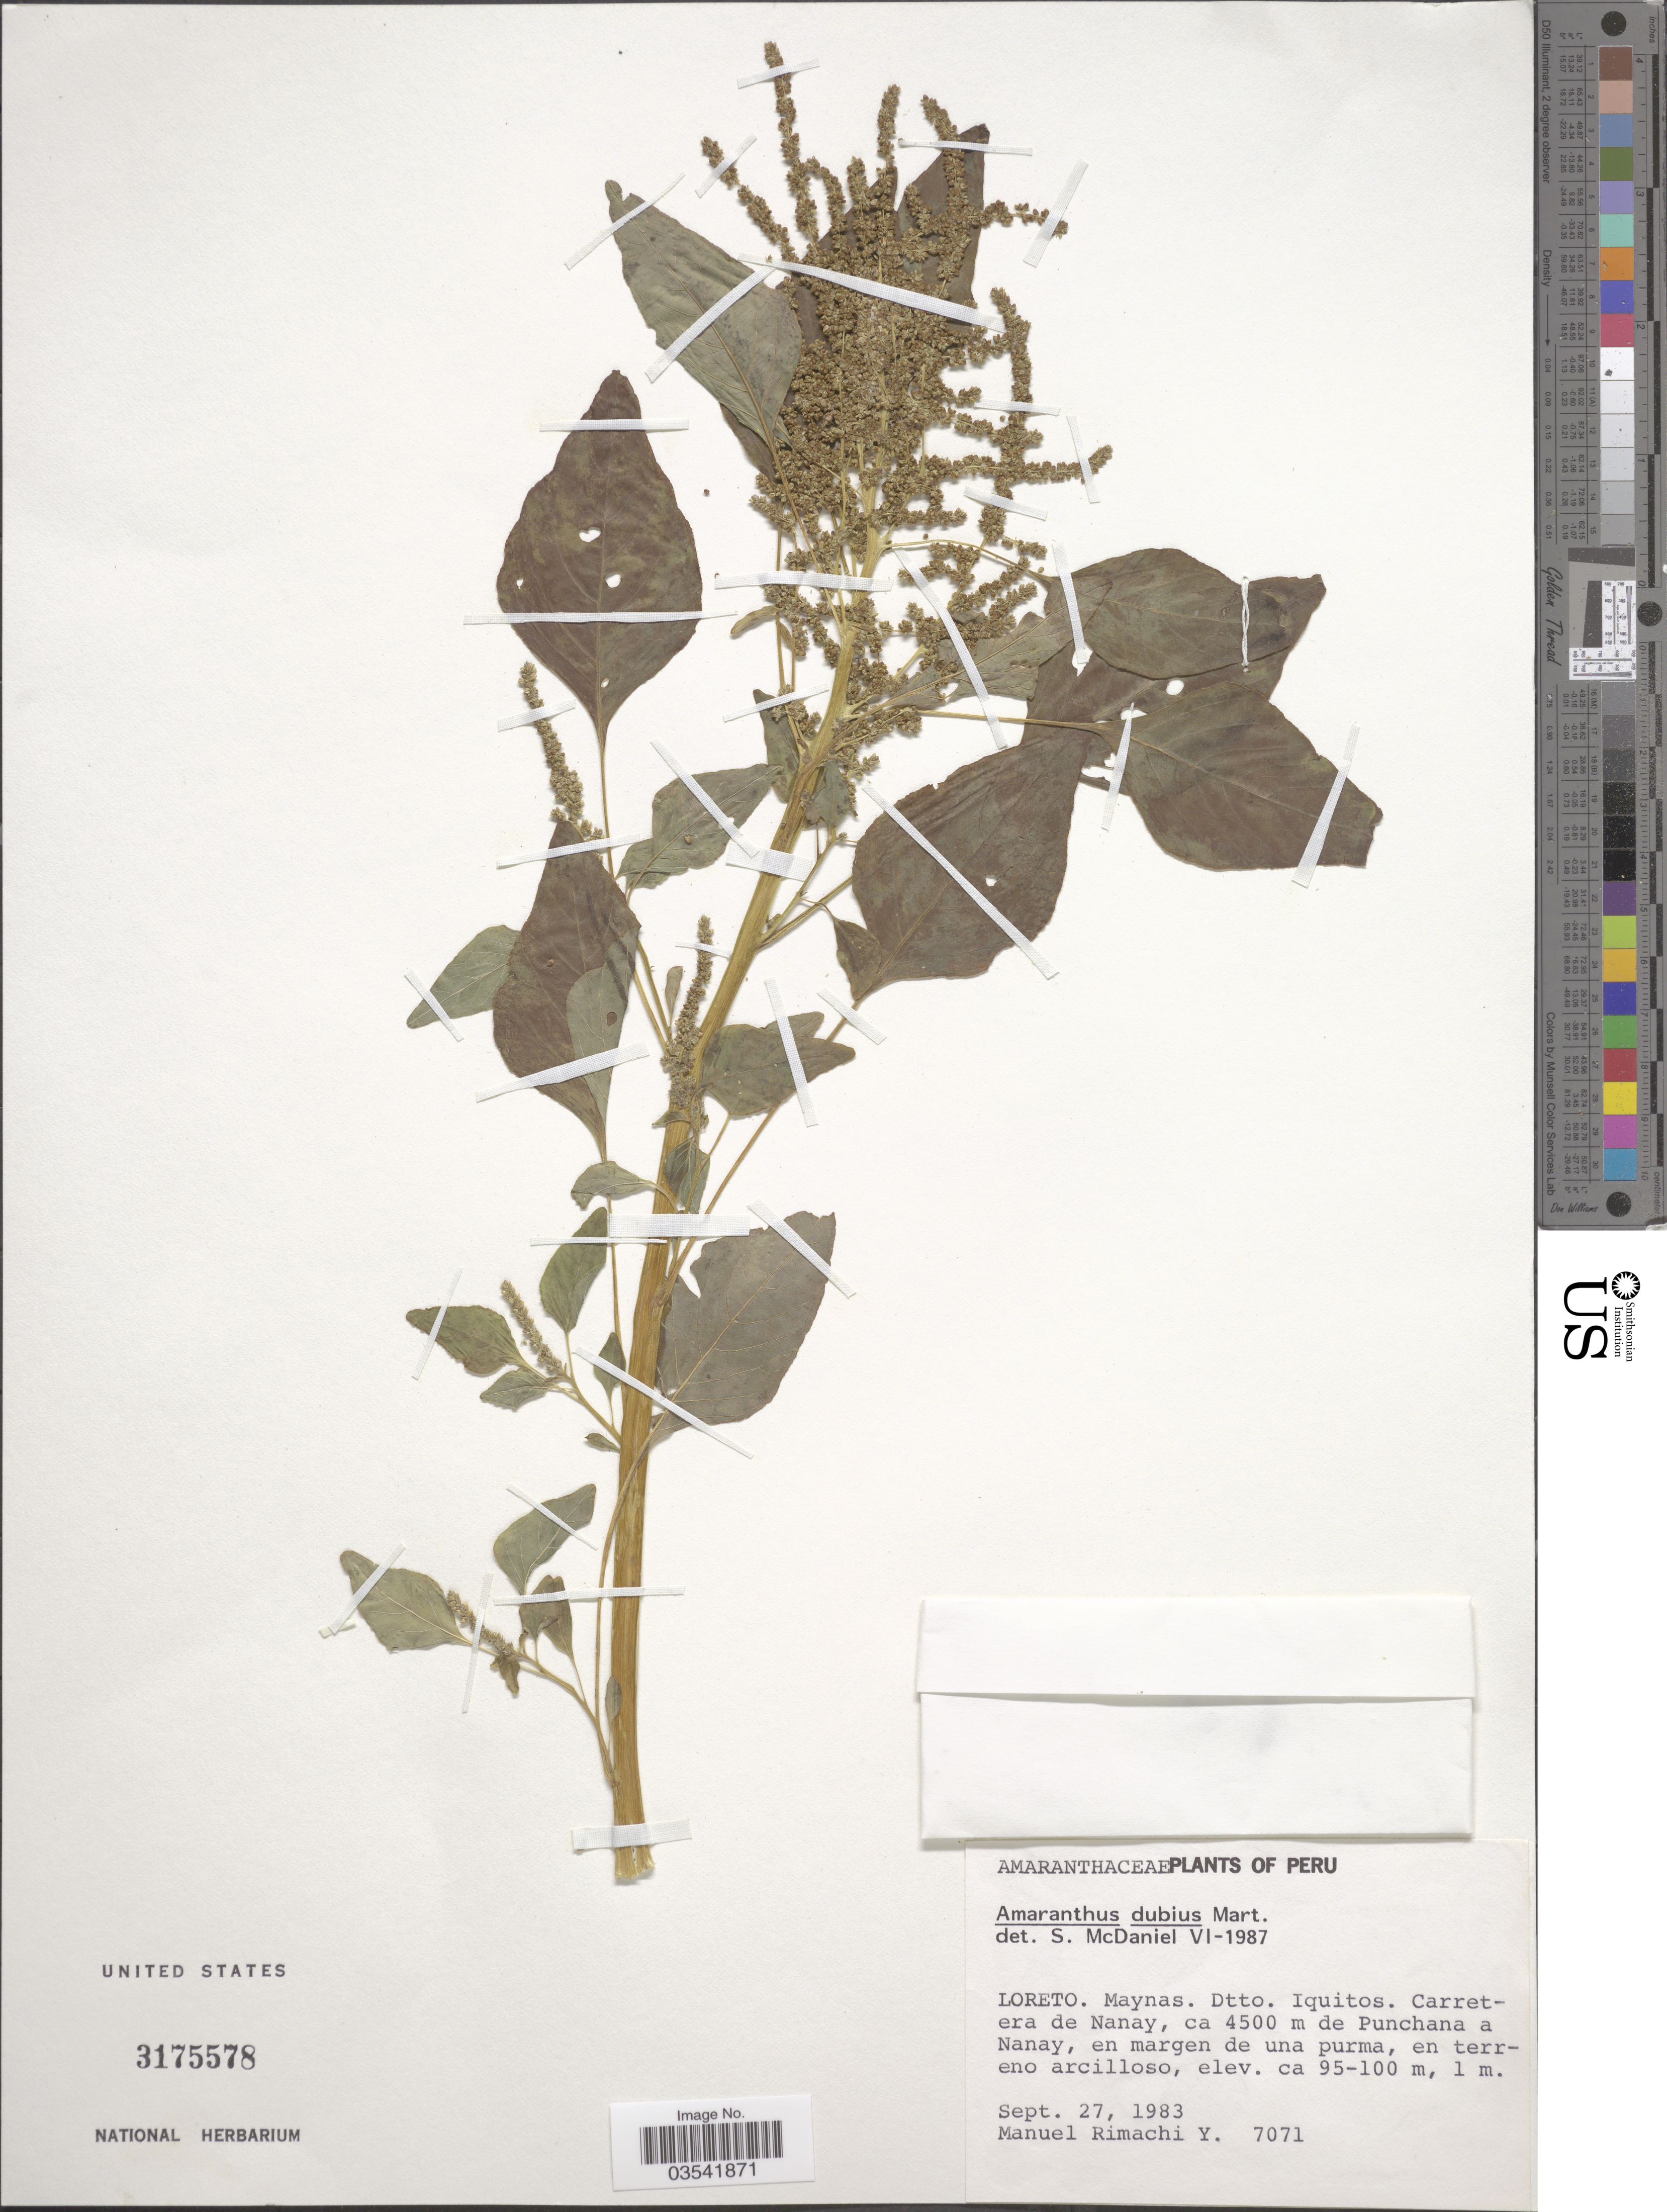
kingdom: Plantae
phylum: Tracheophyta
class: Magnoliopsida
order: Caryophyllales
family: Amaranthaceae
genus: Amaranthus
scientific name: Amaranthus dubius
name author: Mart. ex Thell.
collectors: M. Rimachi Y.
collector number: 7071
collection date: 1983-09-27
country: Peru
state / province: Loreto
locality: Maynas. Dtto. Iquitos. Carretera de Nanay, ca 4500 m de Punchana a Nanay.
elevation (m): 95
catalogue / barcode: US 3175578